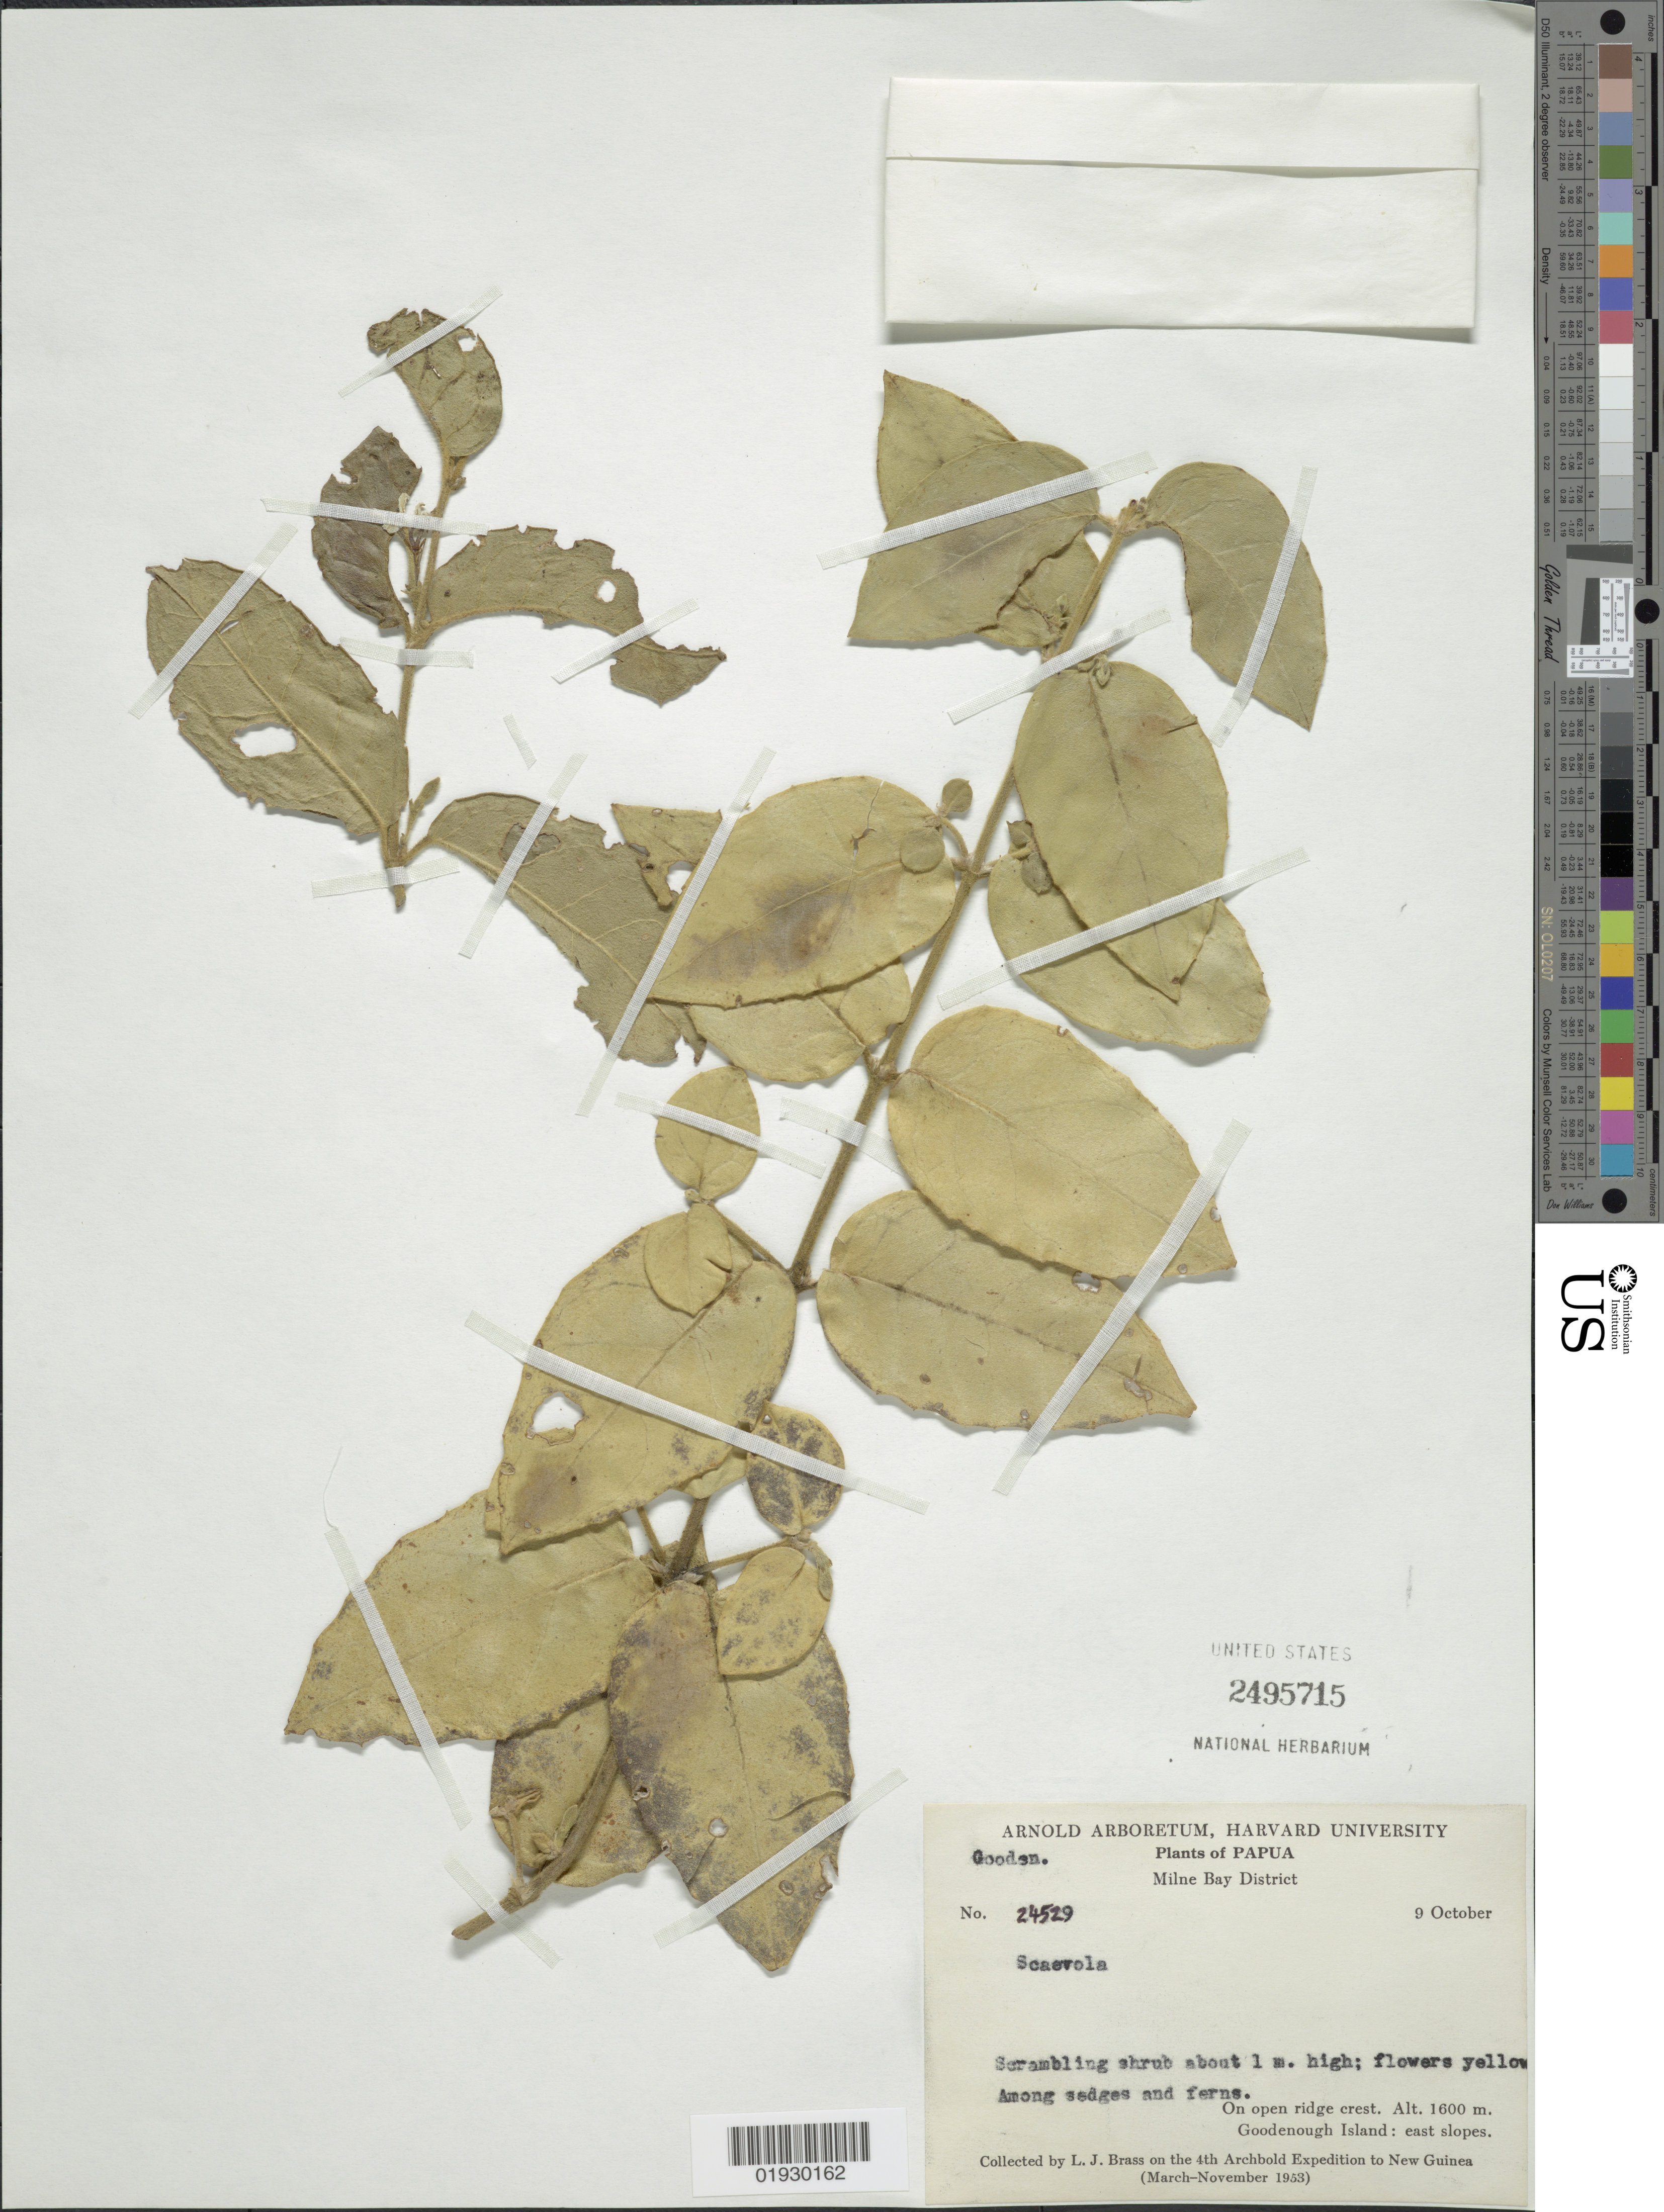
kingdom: Plantae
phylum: Tracheophyta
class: Magnoliopsida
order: Asterales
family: Goodeniaceae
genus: Scaevola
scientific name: Scaevola sp.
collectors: L. J. Brass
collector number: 24529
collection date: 1953-10-09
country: Papua New Guinea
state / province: Milne Bay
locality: Milne Bay District. Goodenough Island: east slopes.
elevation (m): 1600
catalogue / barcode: US 2495715